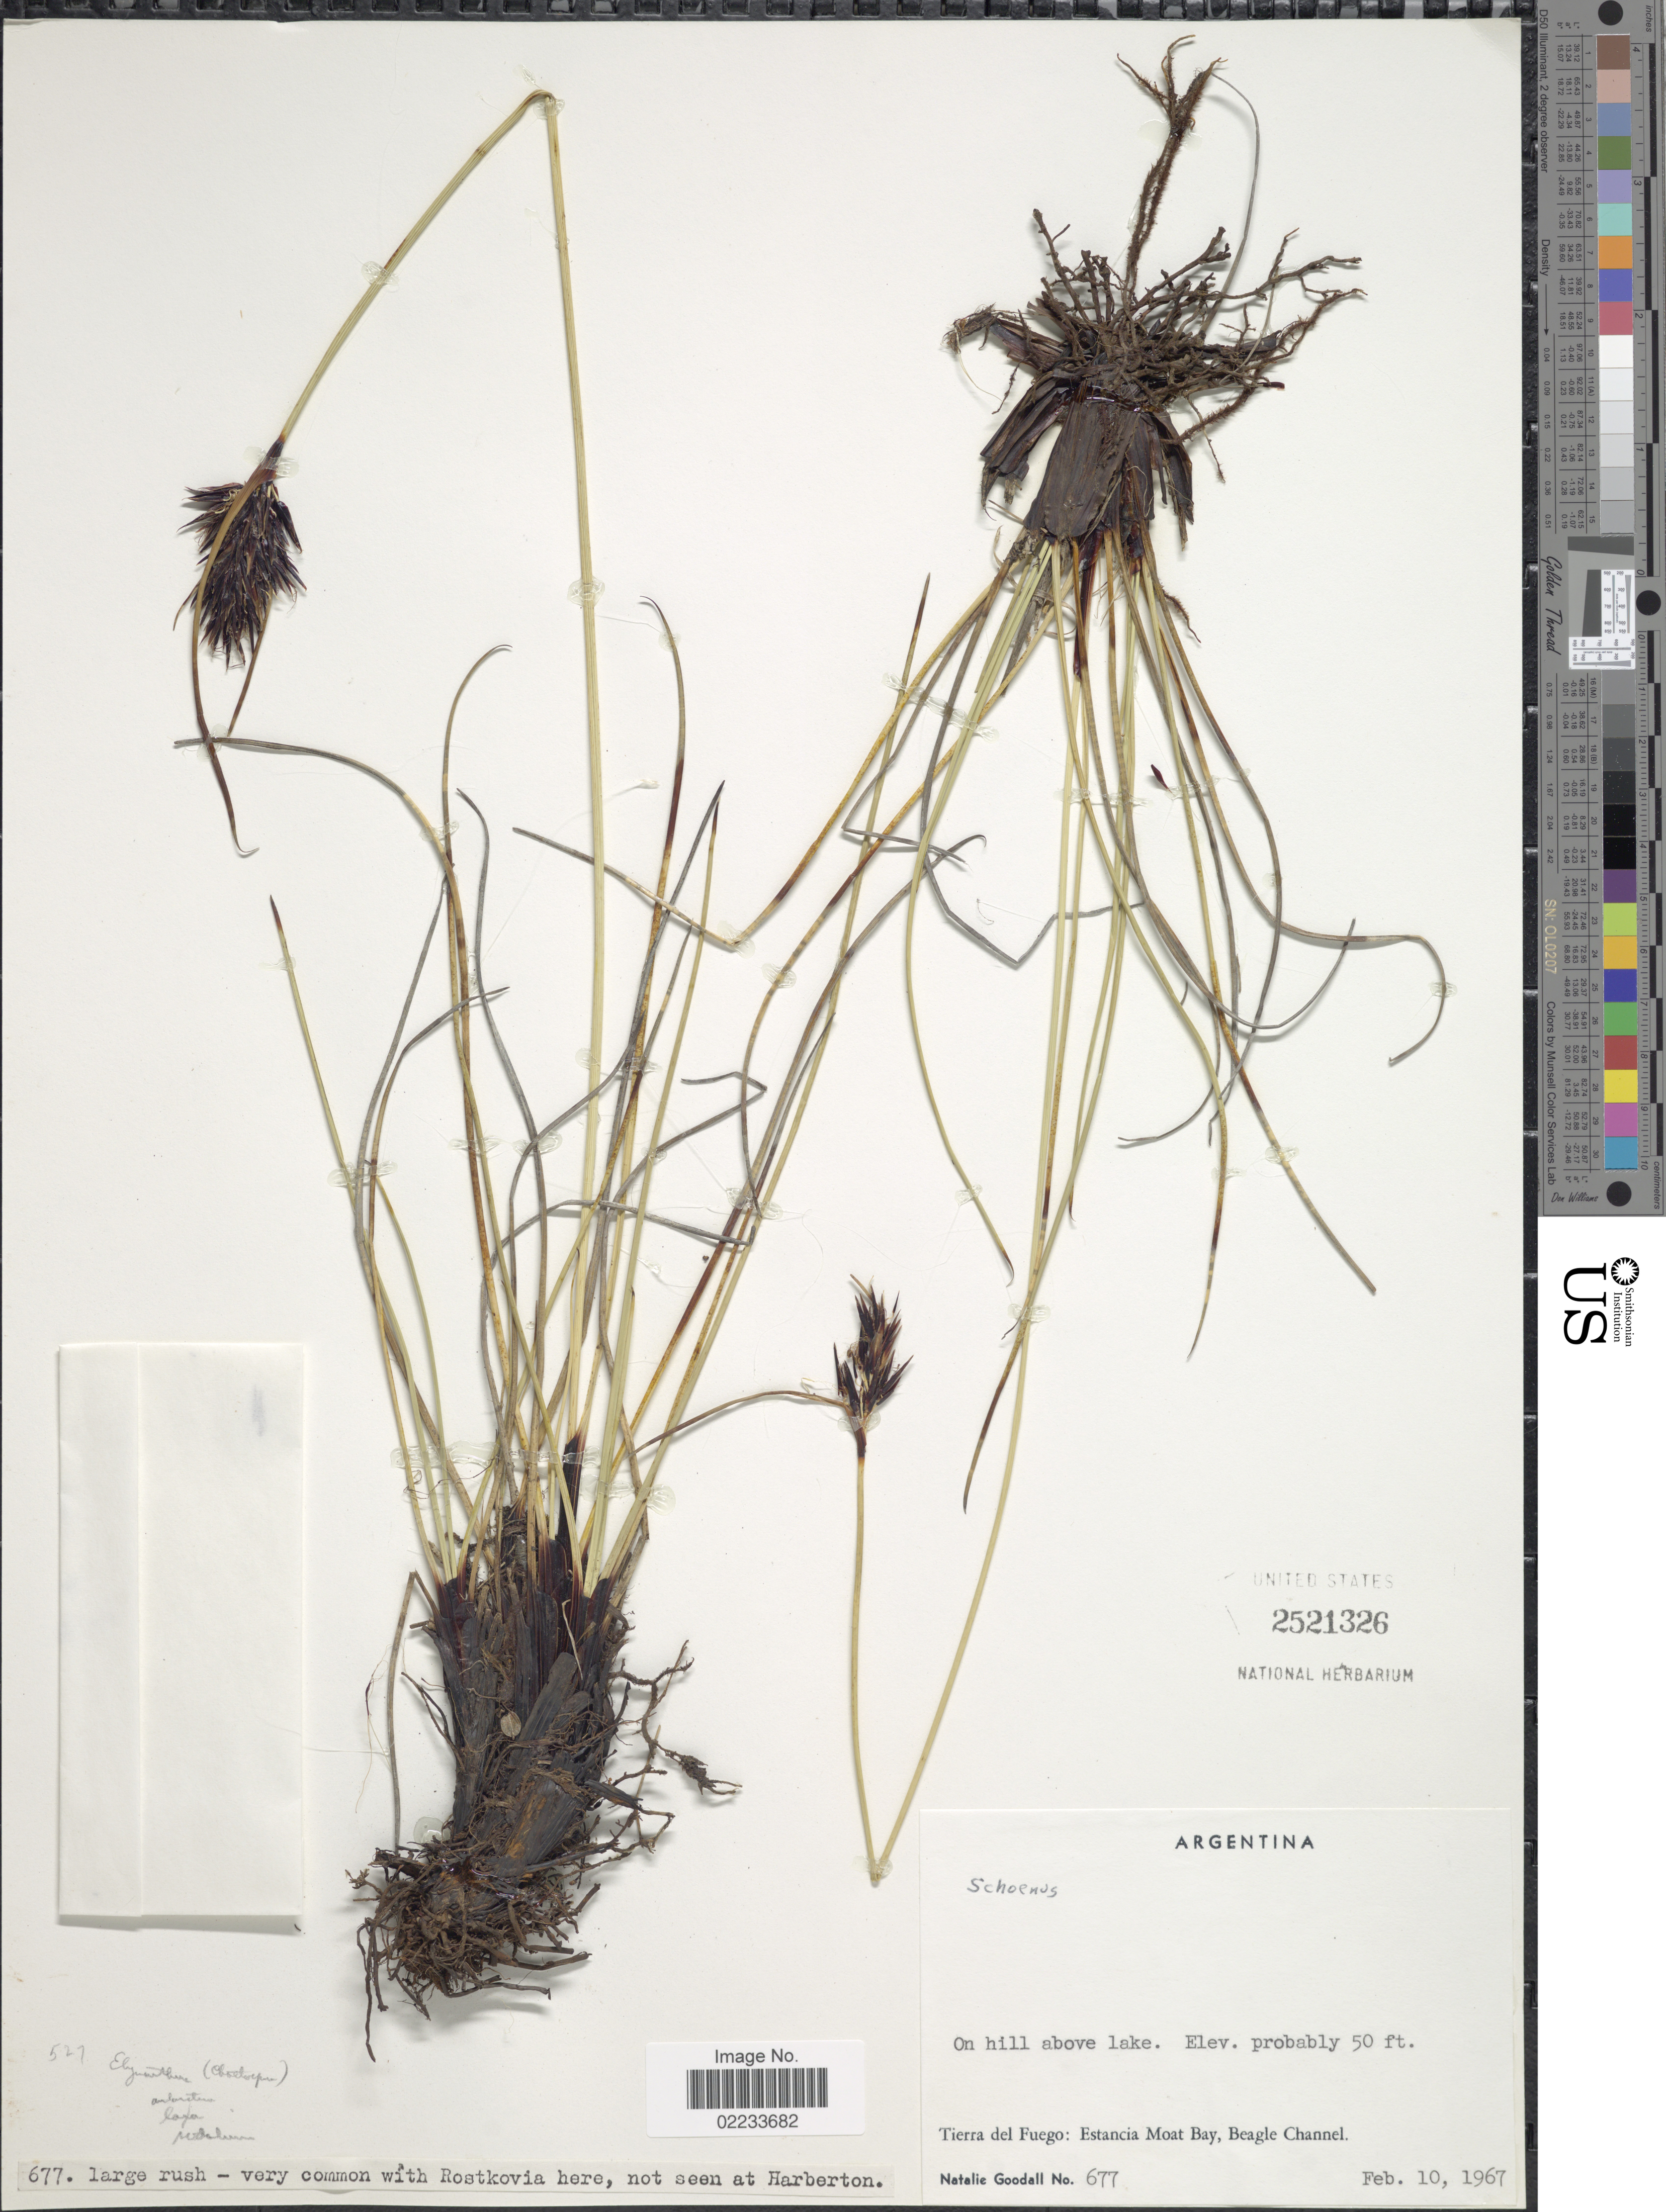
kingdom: Plantae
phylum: Tracheophyta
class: Liliopsida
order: Poales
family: Cyperaceae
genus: Schoenus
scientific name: Schoenus antarcticus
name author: (Hook. f.) Dusén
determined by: Strong, Mark T., (BOT), Smithsonian Institution - National Museum of Natural History (UNITED STATES)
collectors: N. Goodall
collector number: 677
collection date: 1967-02-10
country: Argentina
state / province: Tierra del Fuego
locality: On hill above lake, Estancia Moat Bay, Beagle Channel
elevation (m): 15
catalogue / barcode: US 2521326